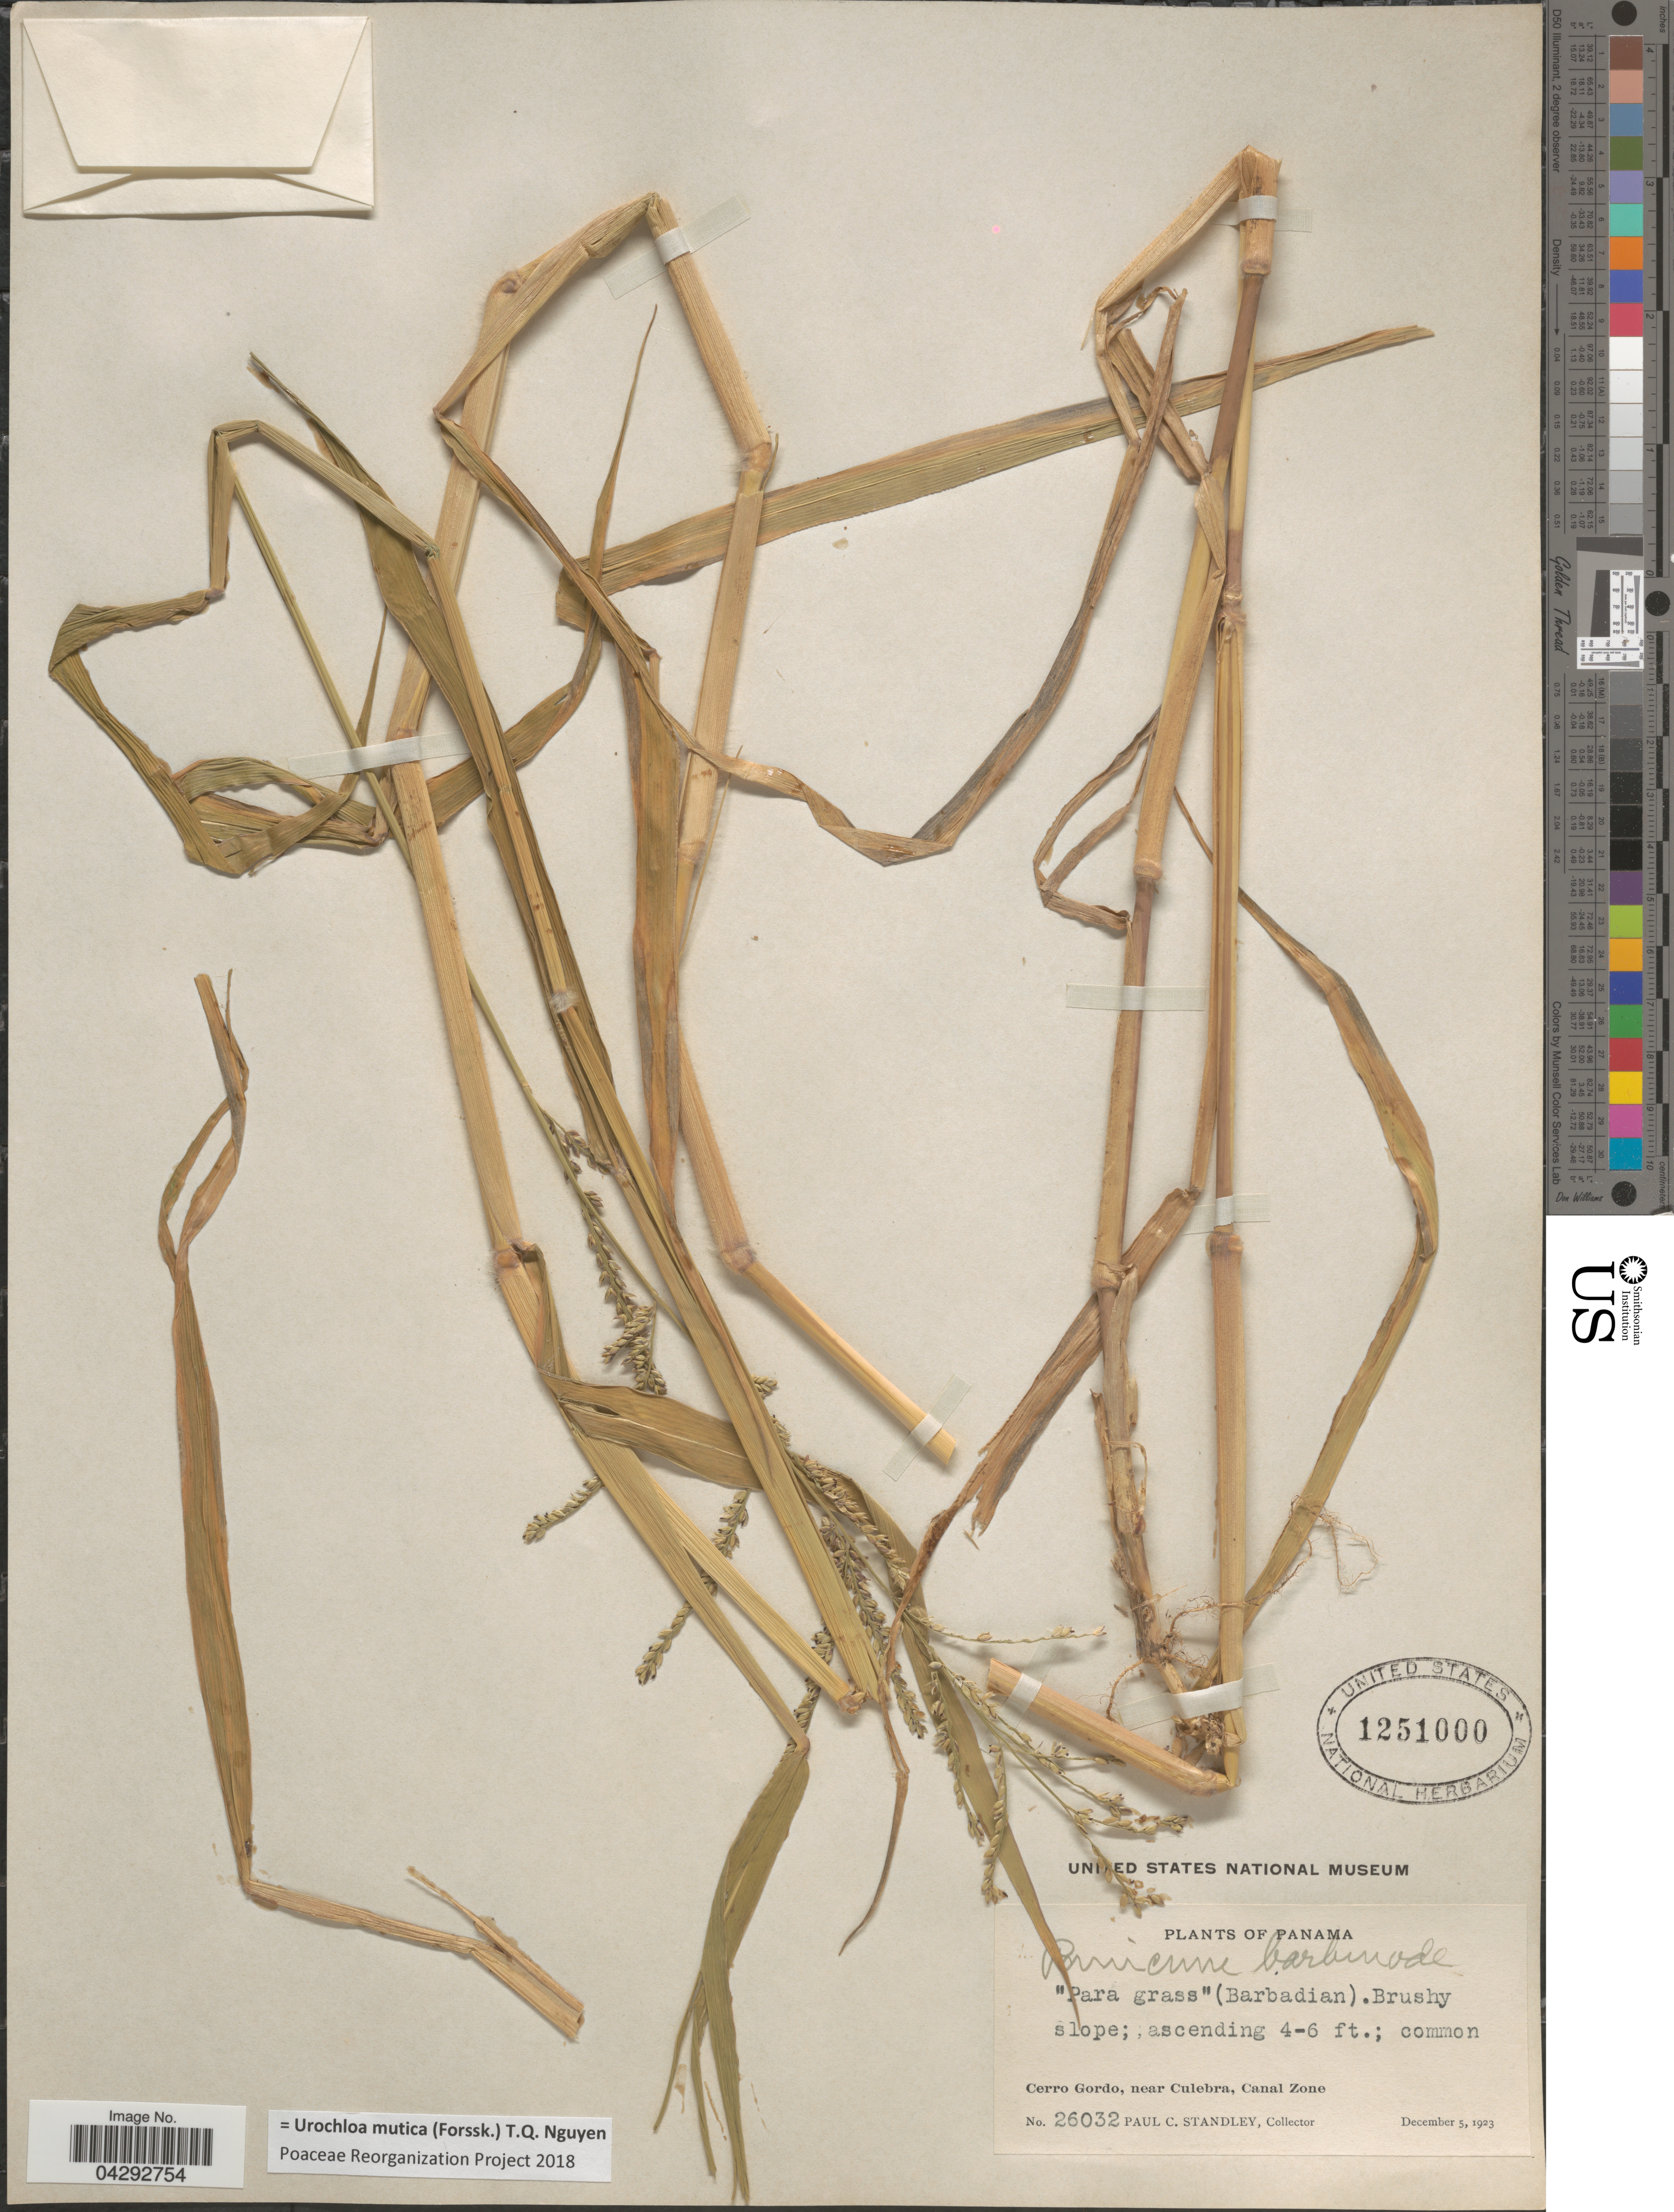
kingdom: Plantae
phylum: Tracheophyta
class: Liliopsida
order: Poales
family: Poaceae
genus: Urochloa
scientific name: Urochloa mutica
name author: (Forssk.) T.Q. Nguyen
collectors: P. C. Standley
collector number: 26032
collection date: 1923-12-05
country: Panama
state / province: Colón / Panamá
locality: Cerro Gordo, near Culebra, Canal Zone.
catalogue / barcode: US 1251000